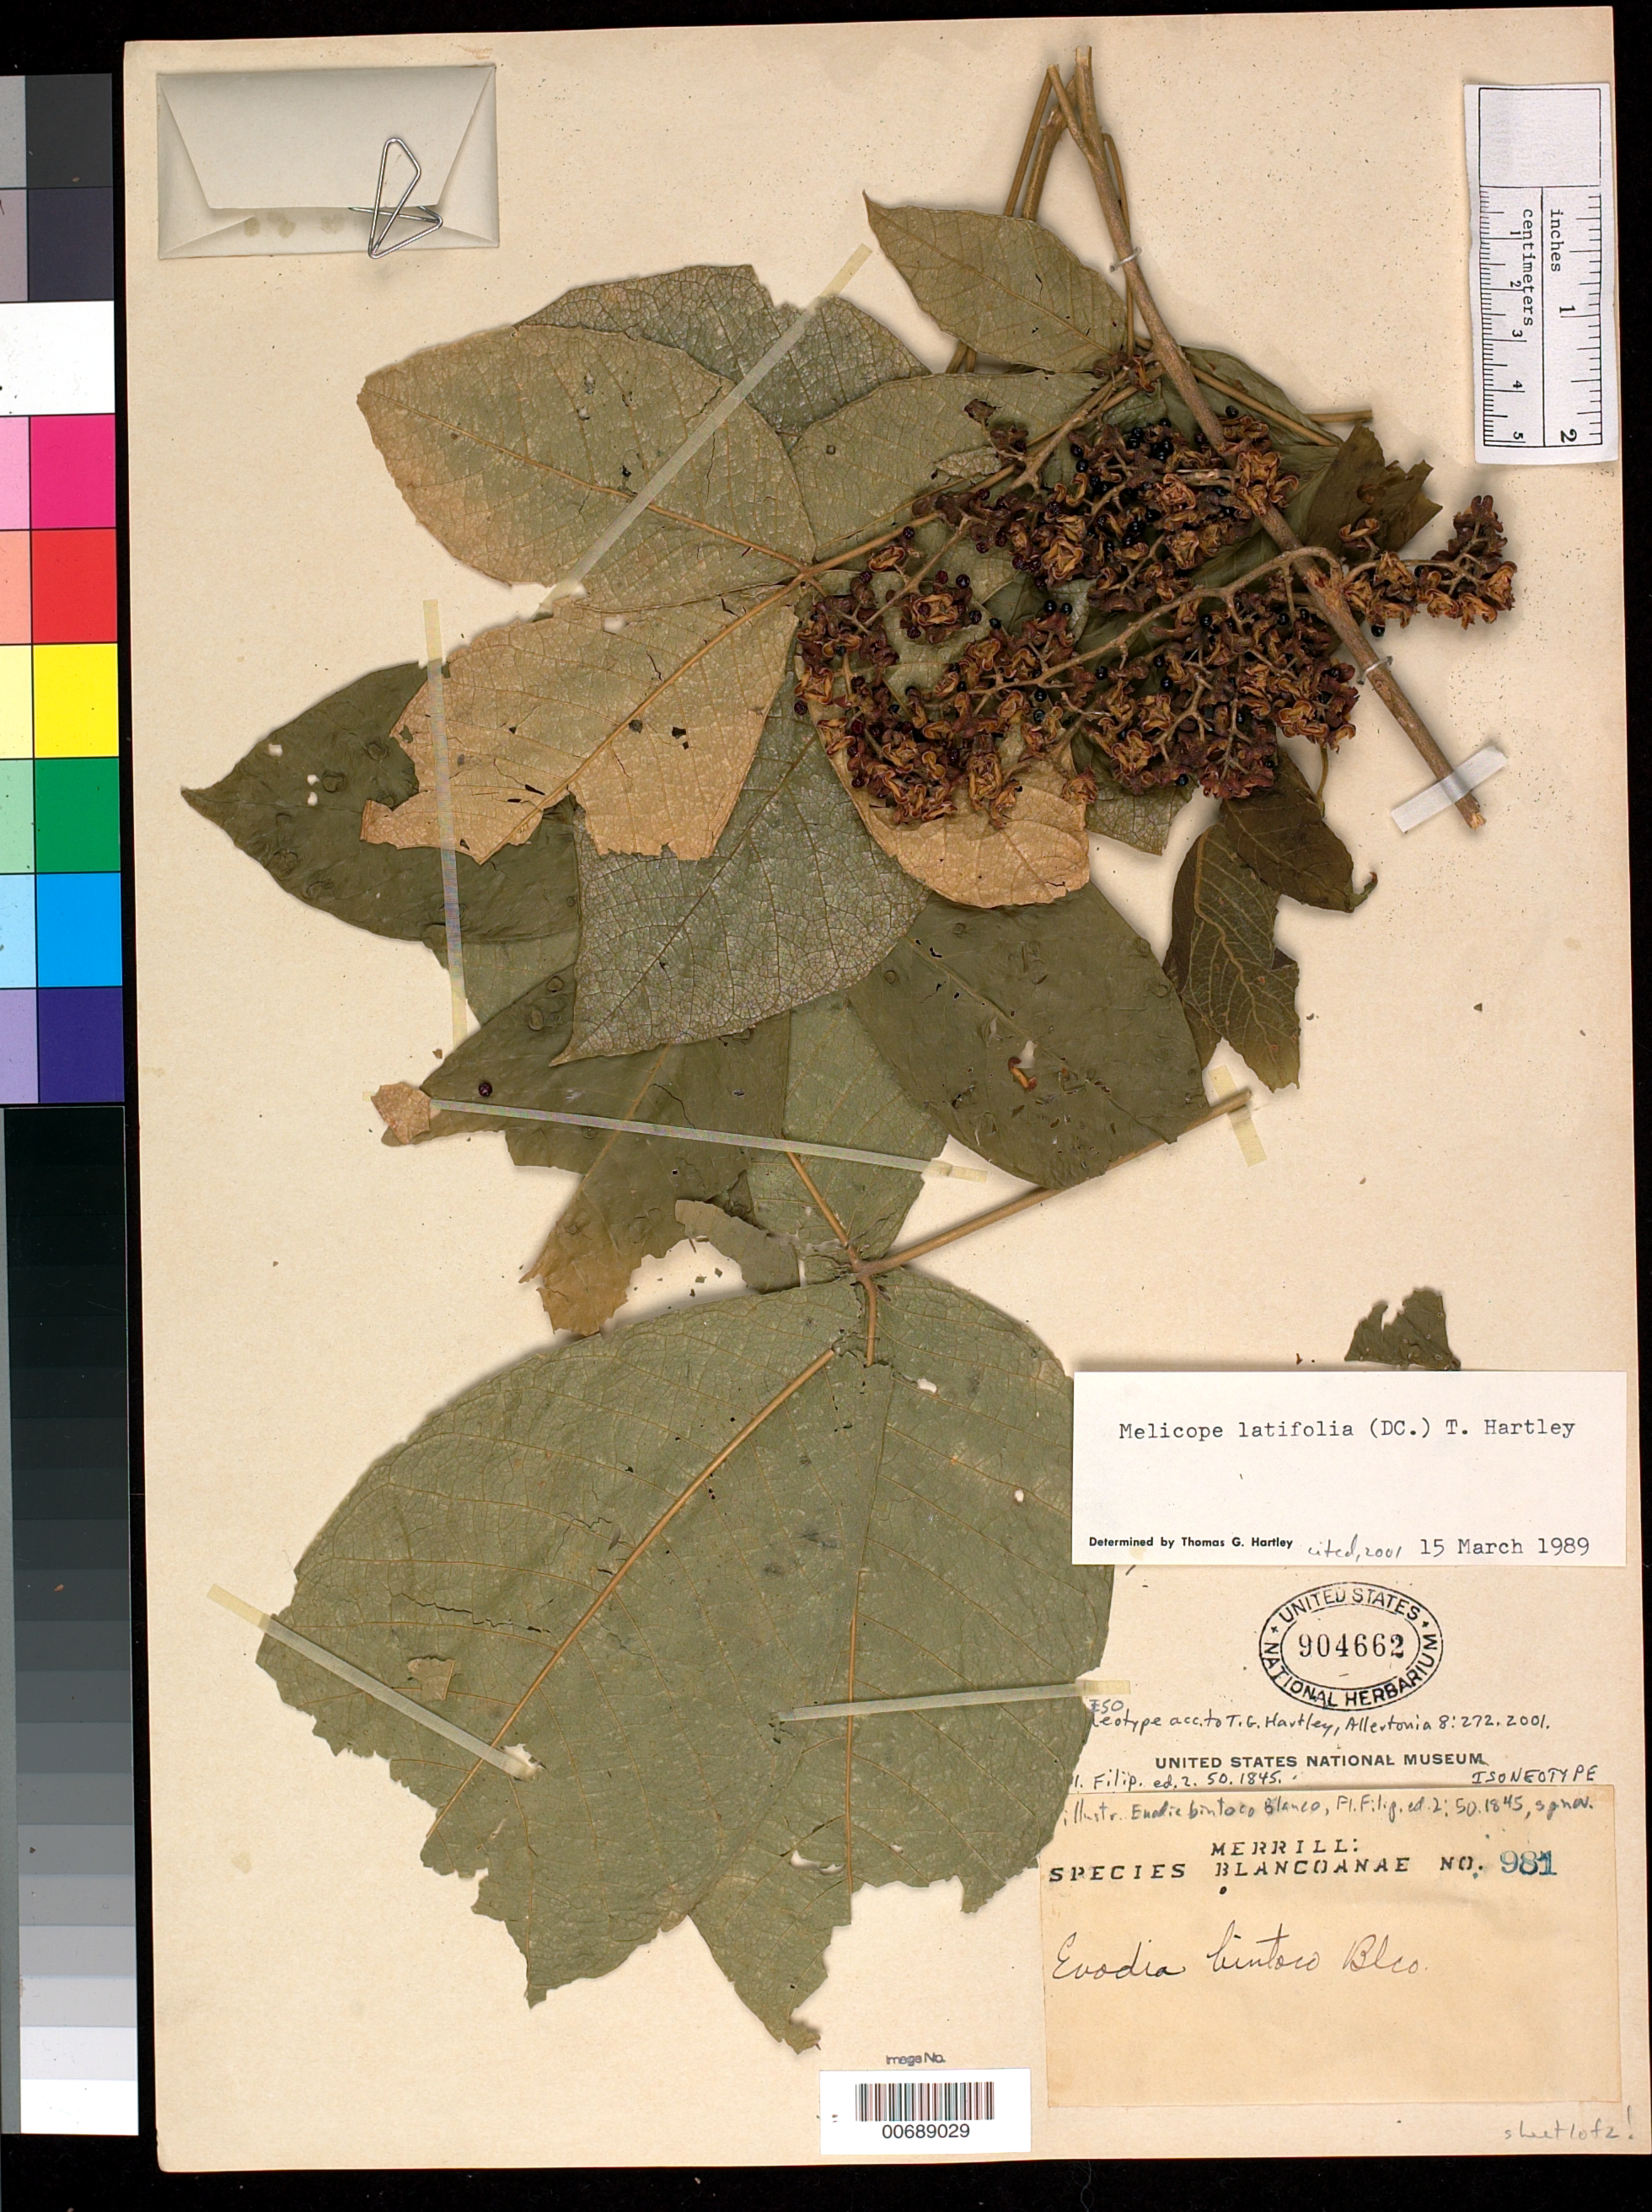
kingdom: Plantae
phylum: Tracheophyta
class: Magnoliopsida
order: Sapindales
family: Rutaceae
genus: Euodia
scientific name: Euodia bintoco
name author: Blanco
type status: Isoneotype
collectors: -. Wenzel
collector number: Sp. Blancoan. 0981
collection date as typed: Feb 1916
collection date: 1916-02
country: Philippines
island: Leyte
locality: Jaro.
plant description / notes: Neotype at GH.; Cited by E.D. Merrill in Sp. Blancoan. 197. 1918. Collector name, date, locality taken from neotypification citation; US sheet without data.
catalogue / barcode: US 904662